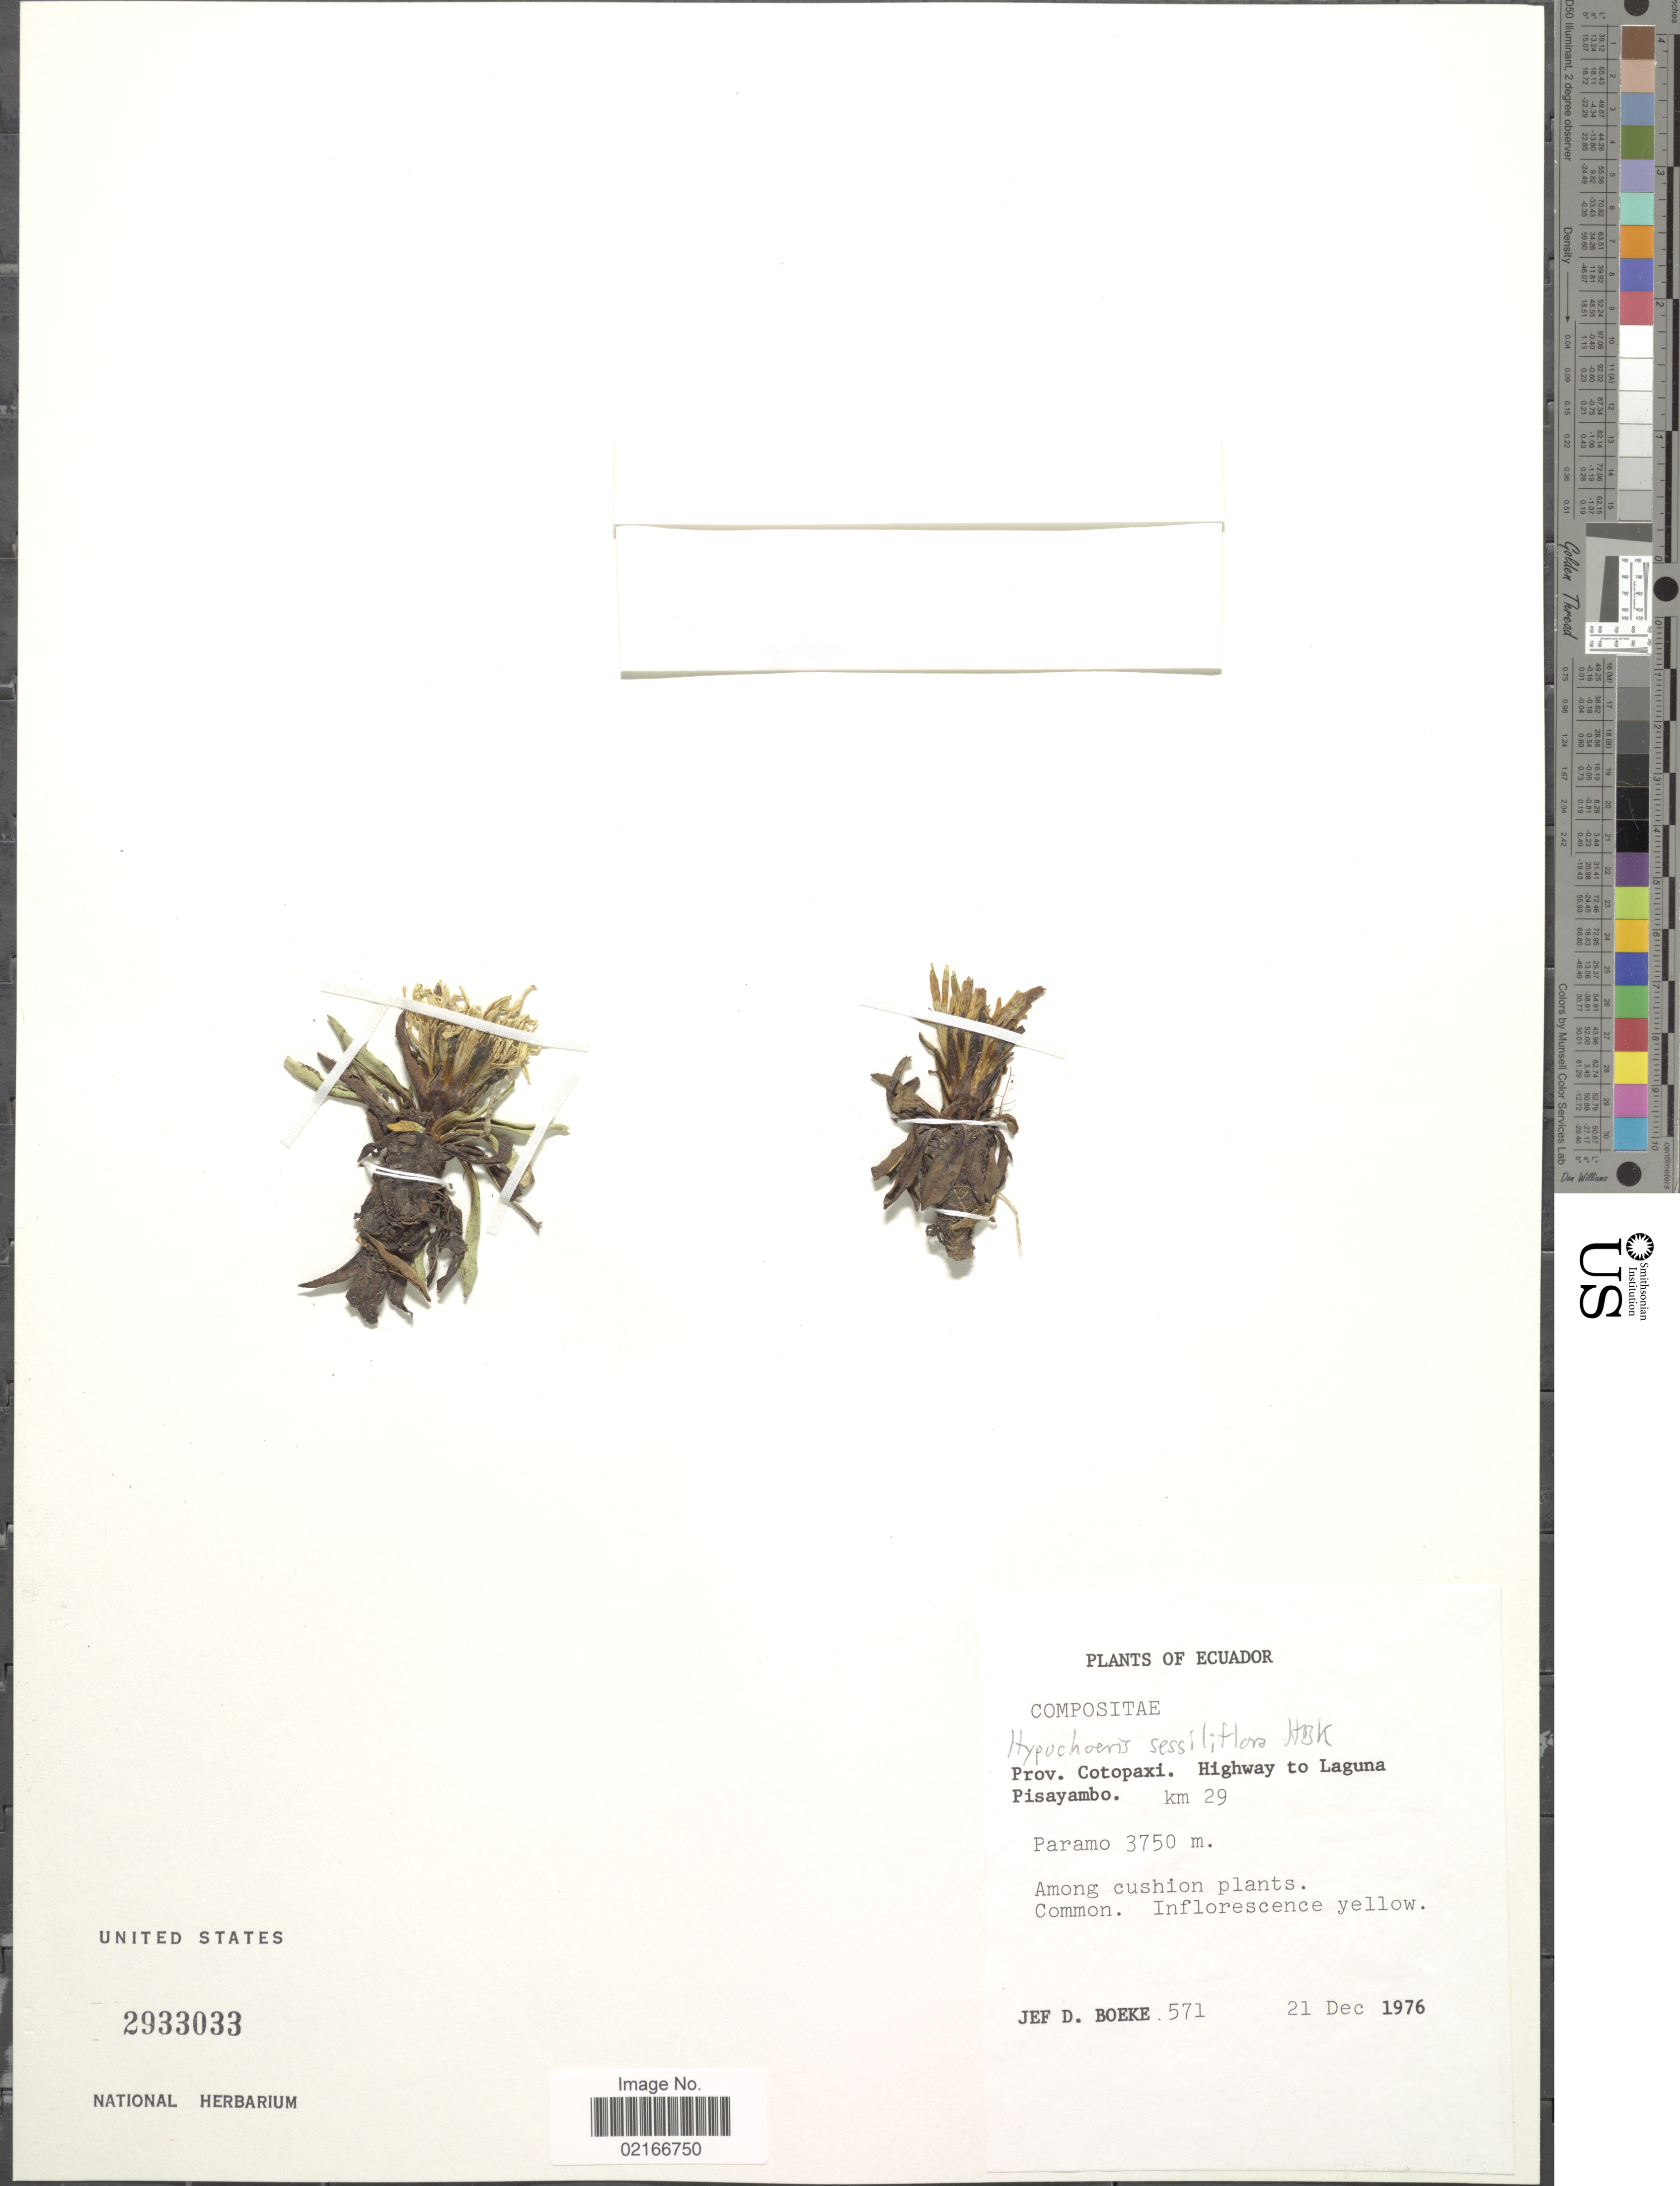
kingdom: Plantae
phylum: Tracheophyta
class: Magnoliopsida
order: Asterales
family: Asteraceae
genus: Hypochaeris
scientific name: Hypochaeris sessiflora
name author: Kunth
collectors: J. Boeke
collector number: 571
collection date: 1976-12-21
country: Ecuador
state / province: Cotopaxi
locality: Highway to Laguna Pisayambo. km 29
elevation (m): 3750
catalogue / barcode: US 2933033